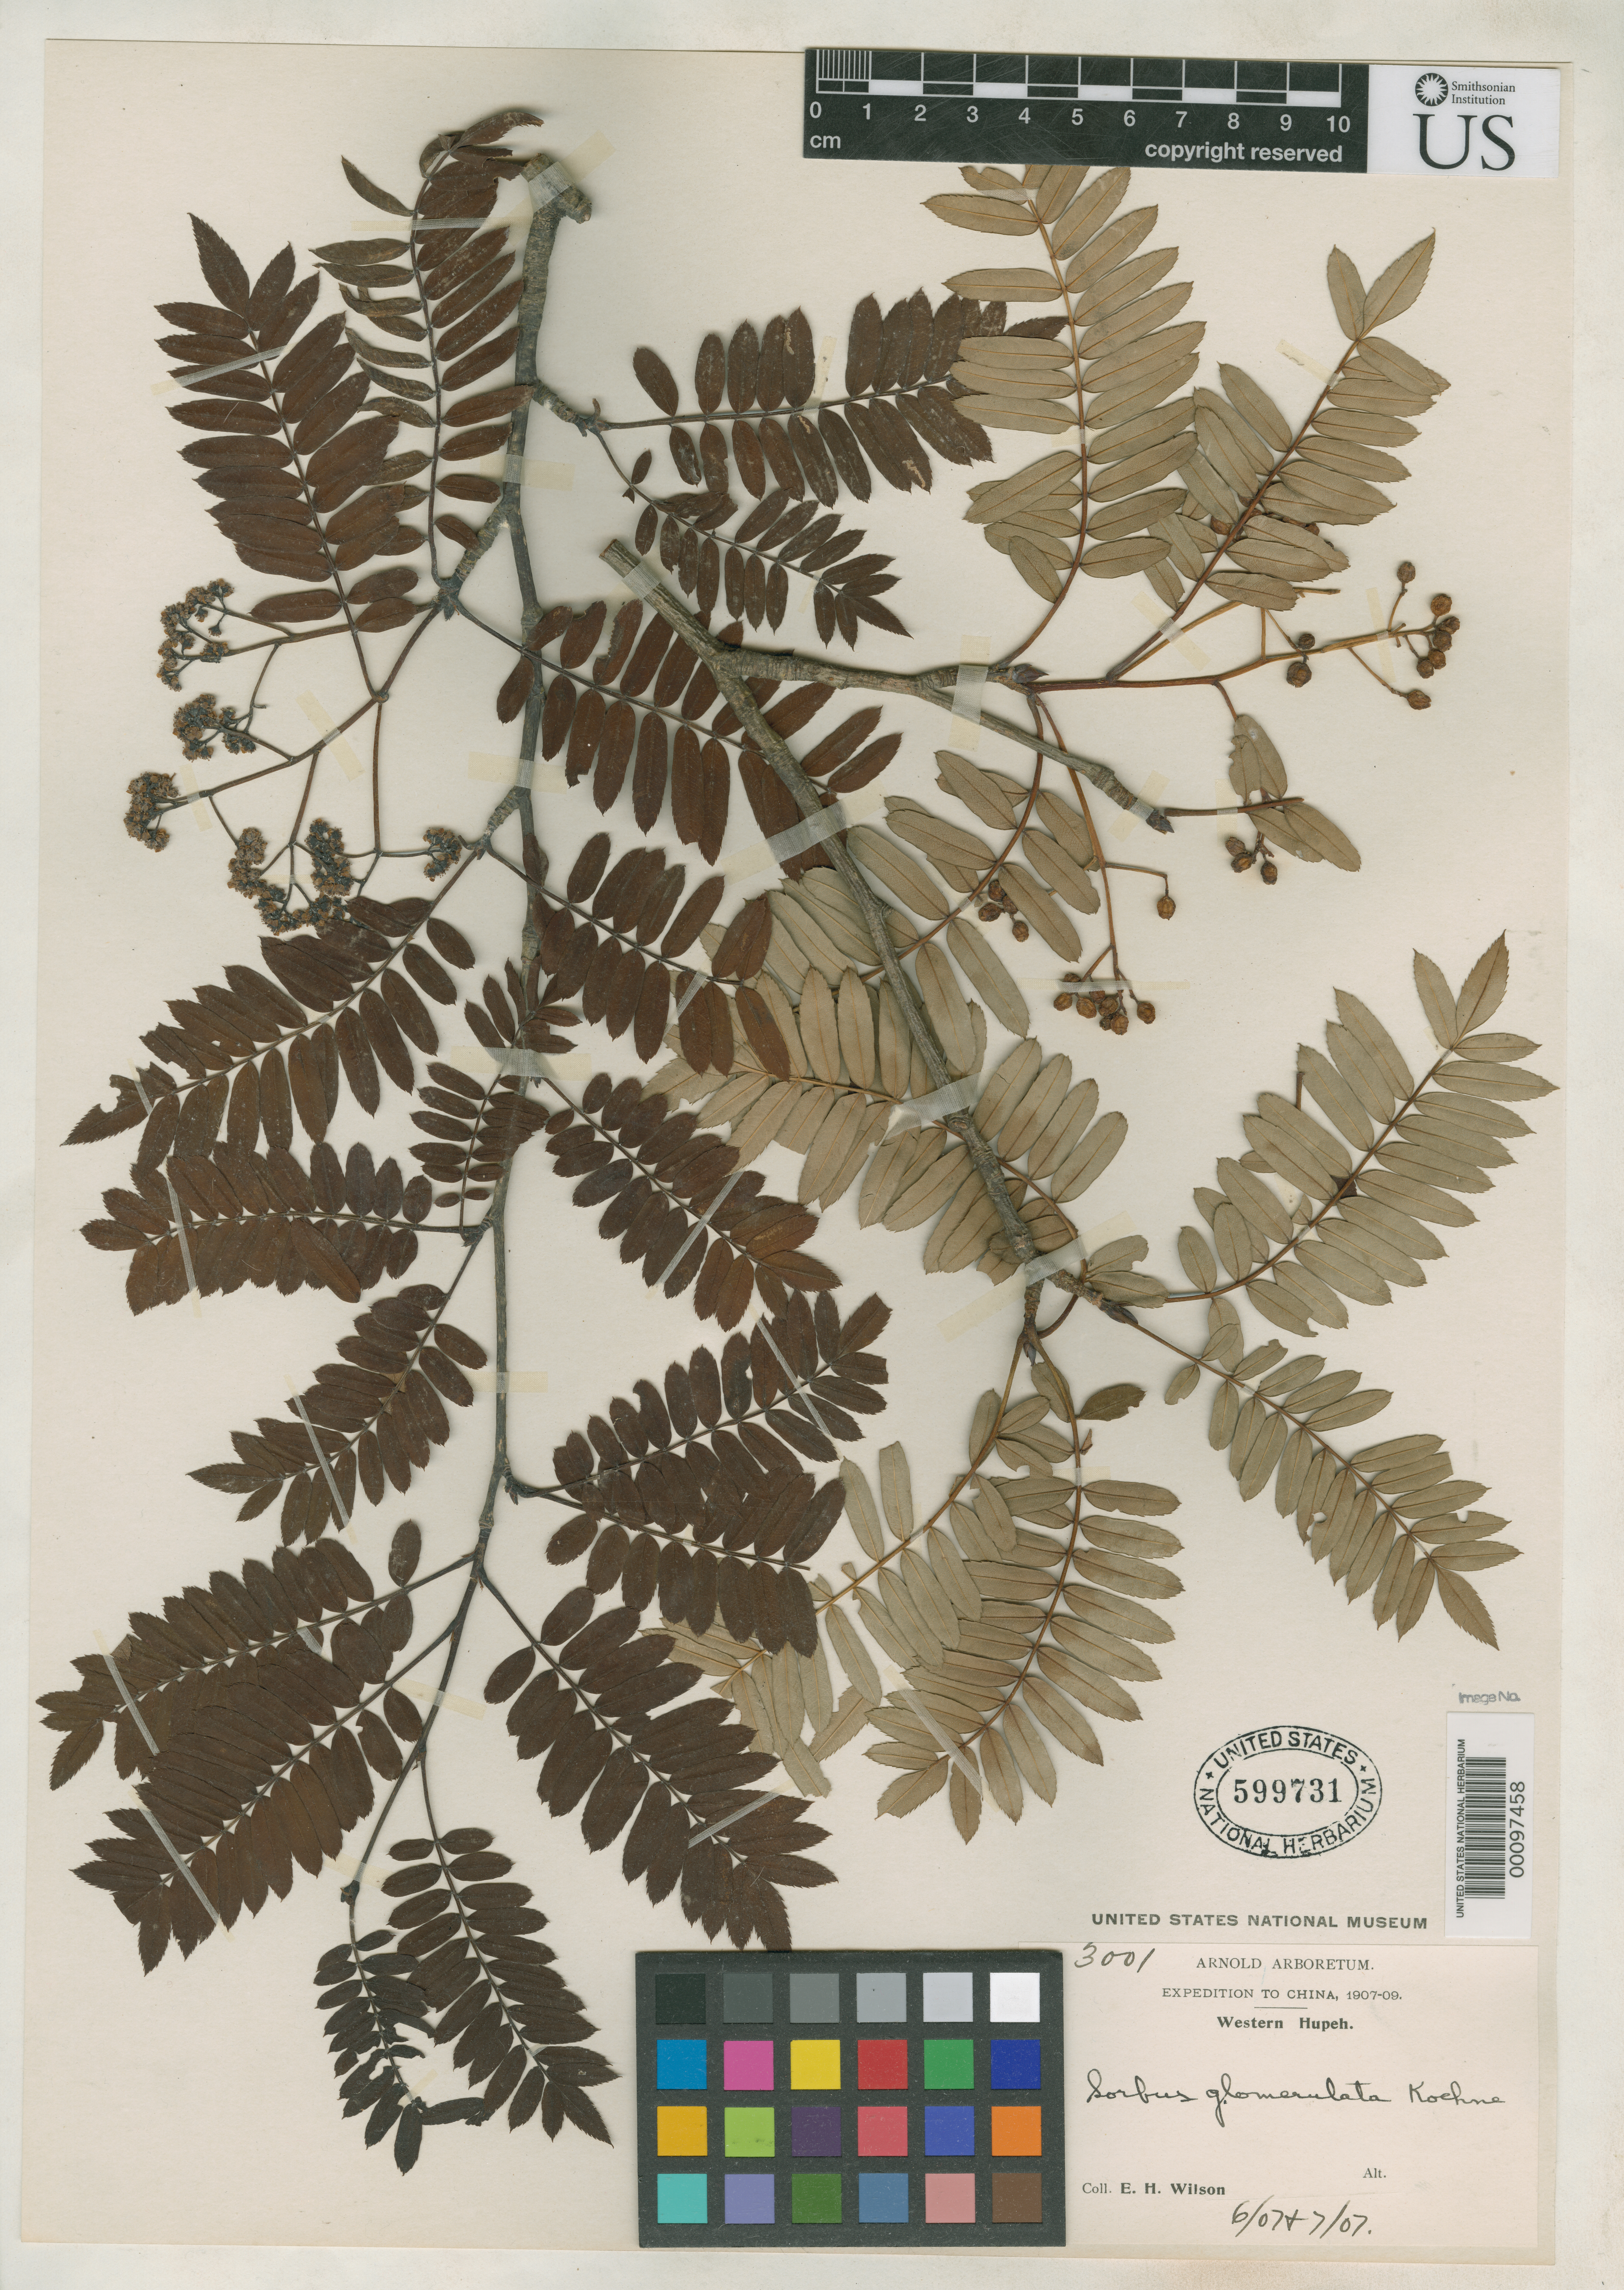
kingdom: Plantae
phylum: Tracheophyta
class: Magnoliopsida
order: Rosales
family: Rosaceae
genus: Sorbus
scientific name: Sorbus glomerulata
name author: Koehne in Sarg.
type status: Isotype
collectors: E. H. Wilson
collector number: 3001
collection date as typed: Jun 1907 to -- Jul 1907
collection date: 1907-06/1907-07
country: China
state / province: Hubei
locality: Changyang Hsien, woodland.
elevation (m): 1600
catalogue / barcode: US 599731